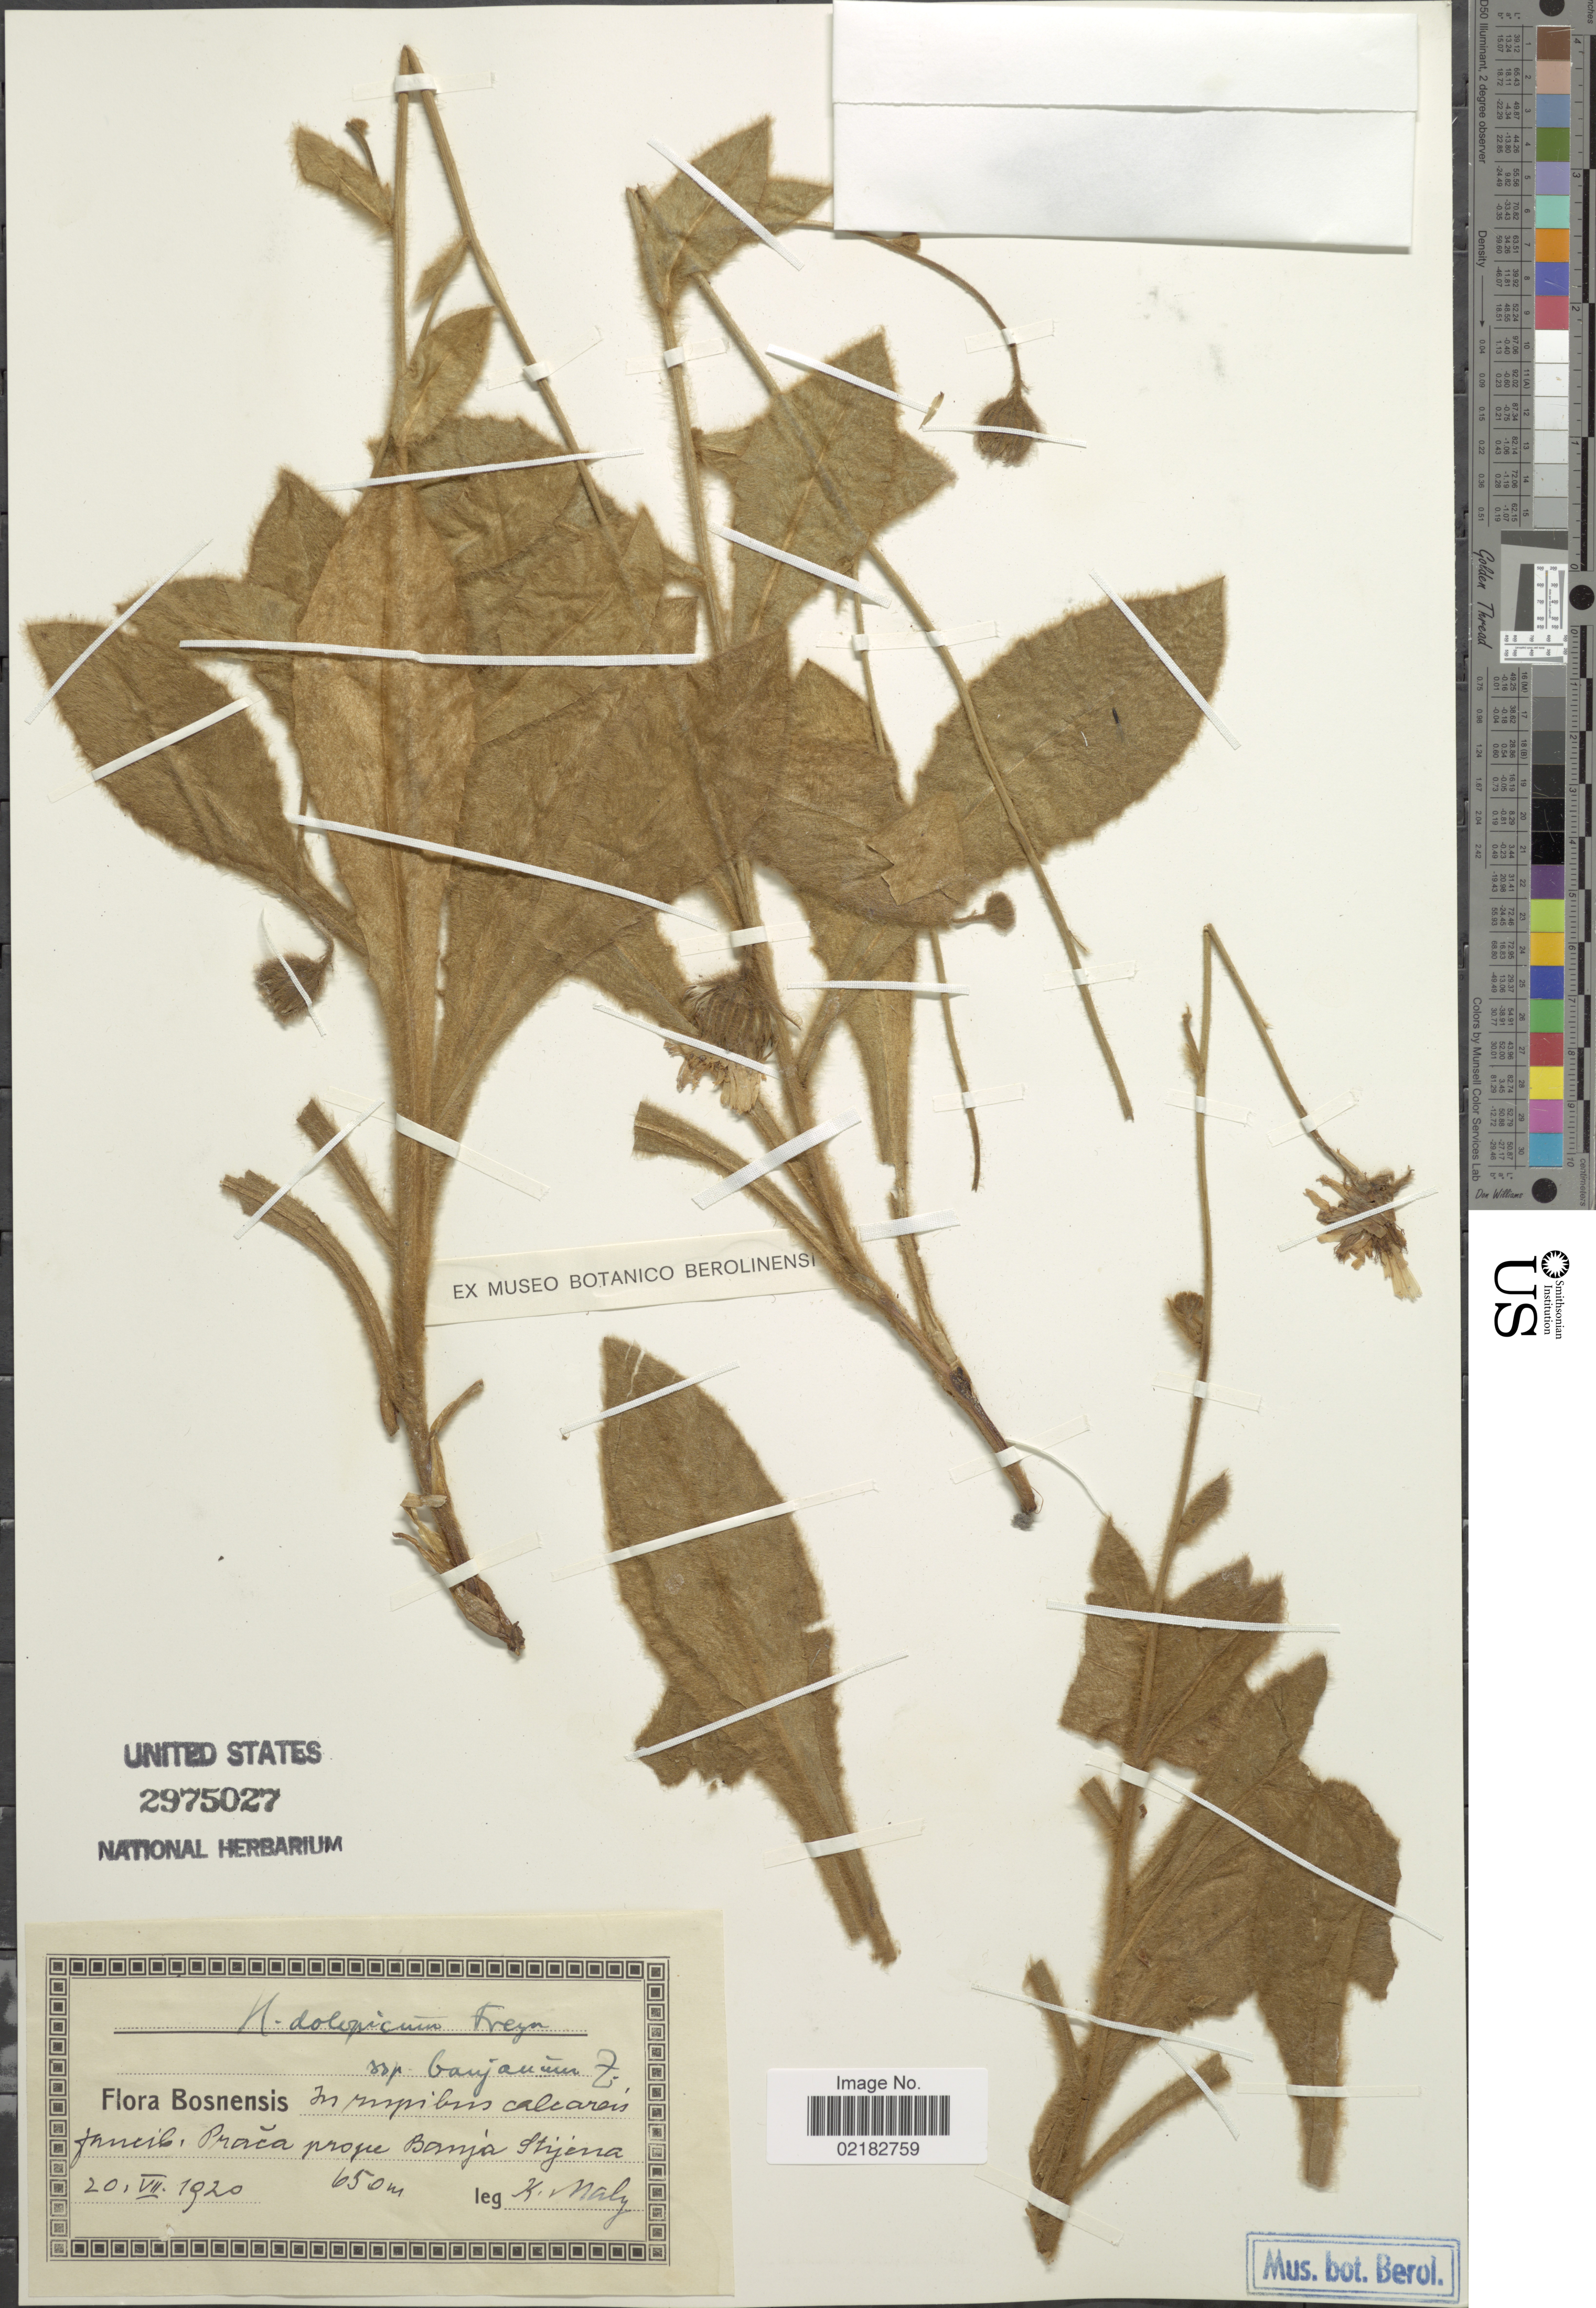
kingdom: Plantae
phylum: Tracheophyta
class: Magnoliopsida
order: Asterales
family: Asteraceae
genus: Hieracium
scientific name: Hieracium bosniacum subsp. dolopicum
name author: (Freyn & Sint.) Greuter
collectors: K. Malý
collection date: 1910-07-20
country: Bosnia and Herzegovina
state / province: Srpska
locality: Bosnensis in rupubus calcareis funnib. Praca proje Banja Stijena [interpreted]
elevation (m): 650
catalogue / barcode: US 2975027